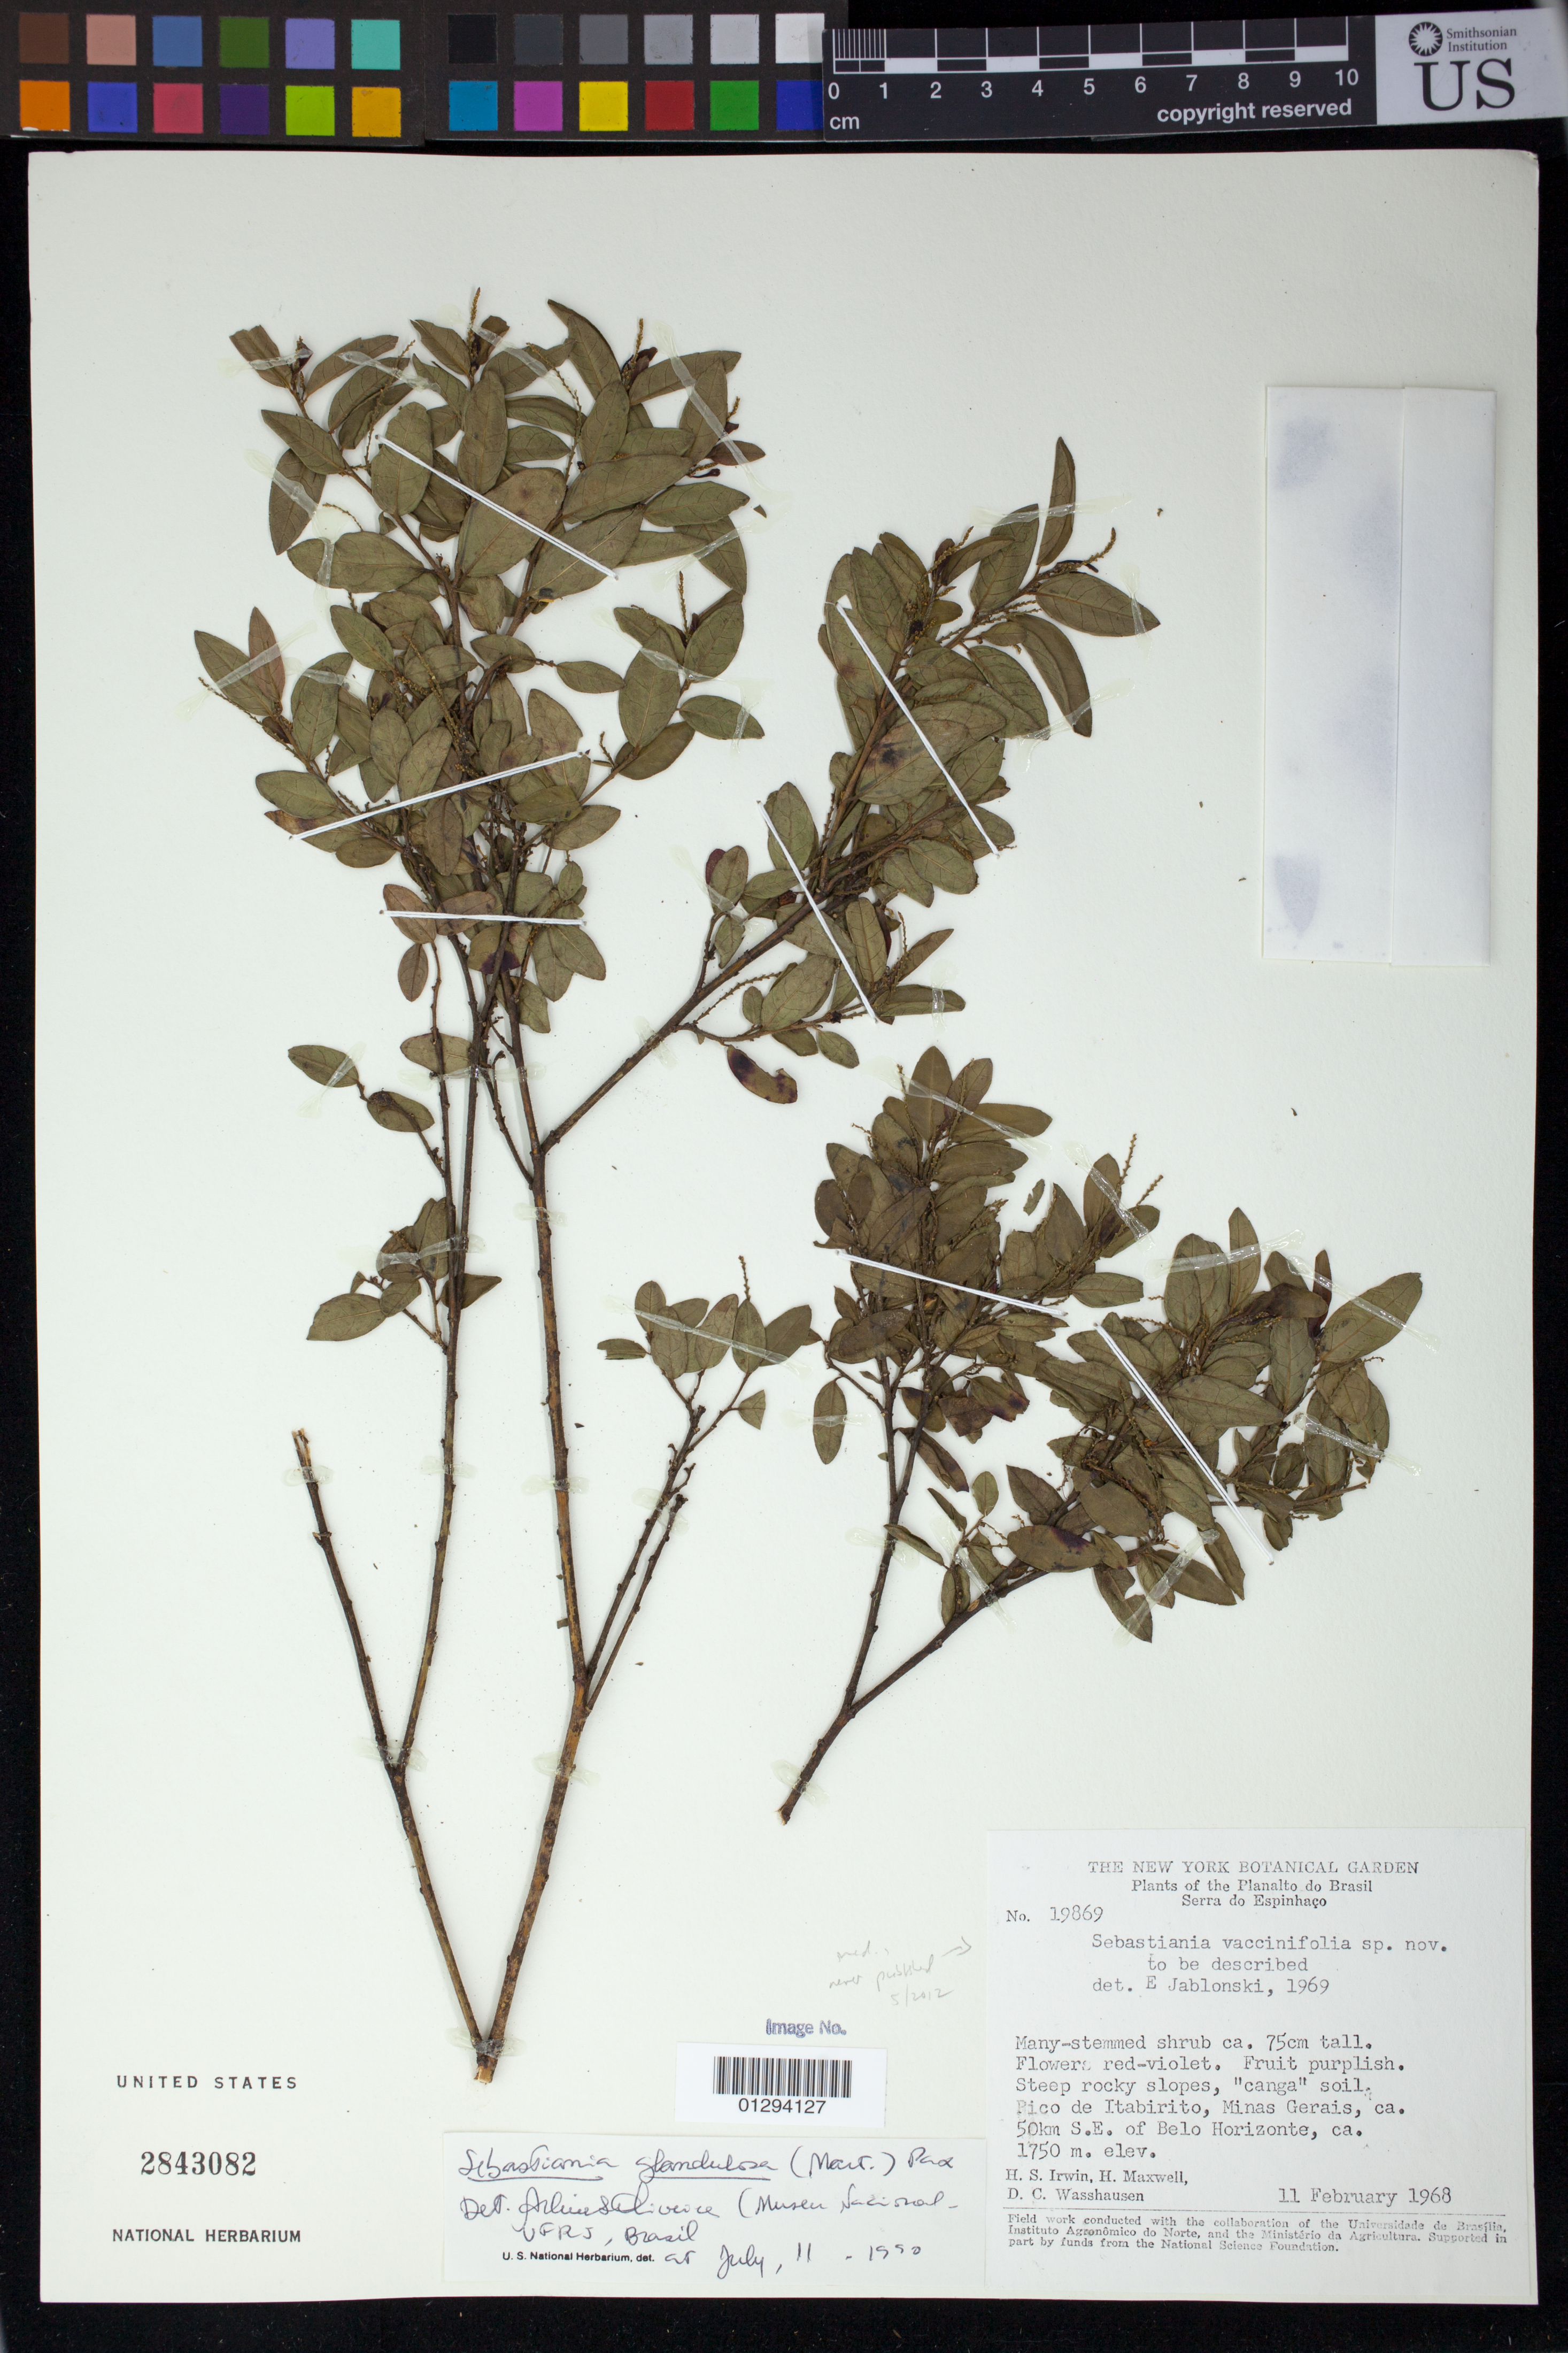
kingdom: Plantae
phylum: Tracheophyta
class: Magnoliopsida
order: Malpighiales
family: Euphorbiaceae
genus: Senefeldera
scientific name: Senefeldera glandulosa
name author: (Sw.) Müll. Arg.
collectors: H. Irwin, H. Maxwell & D. C. Wasshausen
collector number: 19869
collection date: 1968-02-11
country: Brazil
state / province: Minas Gerais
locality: Pico de Itabirito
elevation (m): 1750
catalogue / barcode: US 2843082